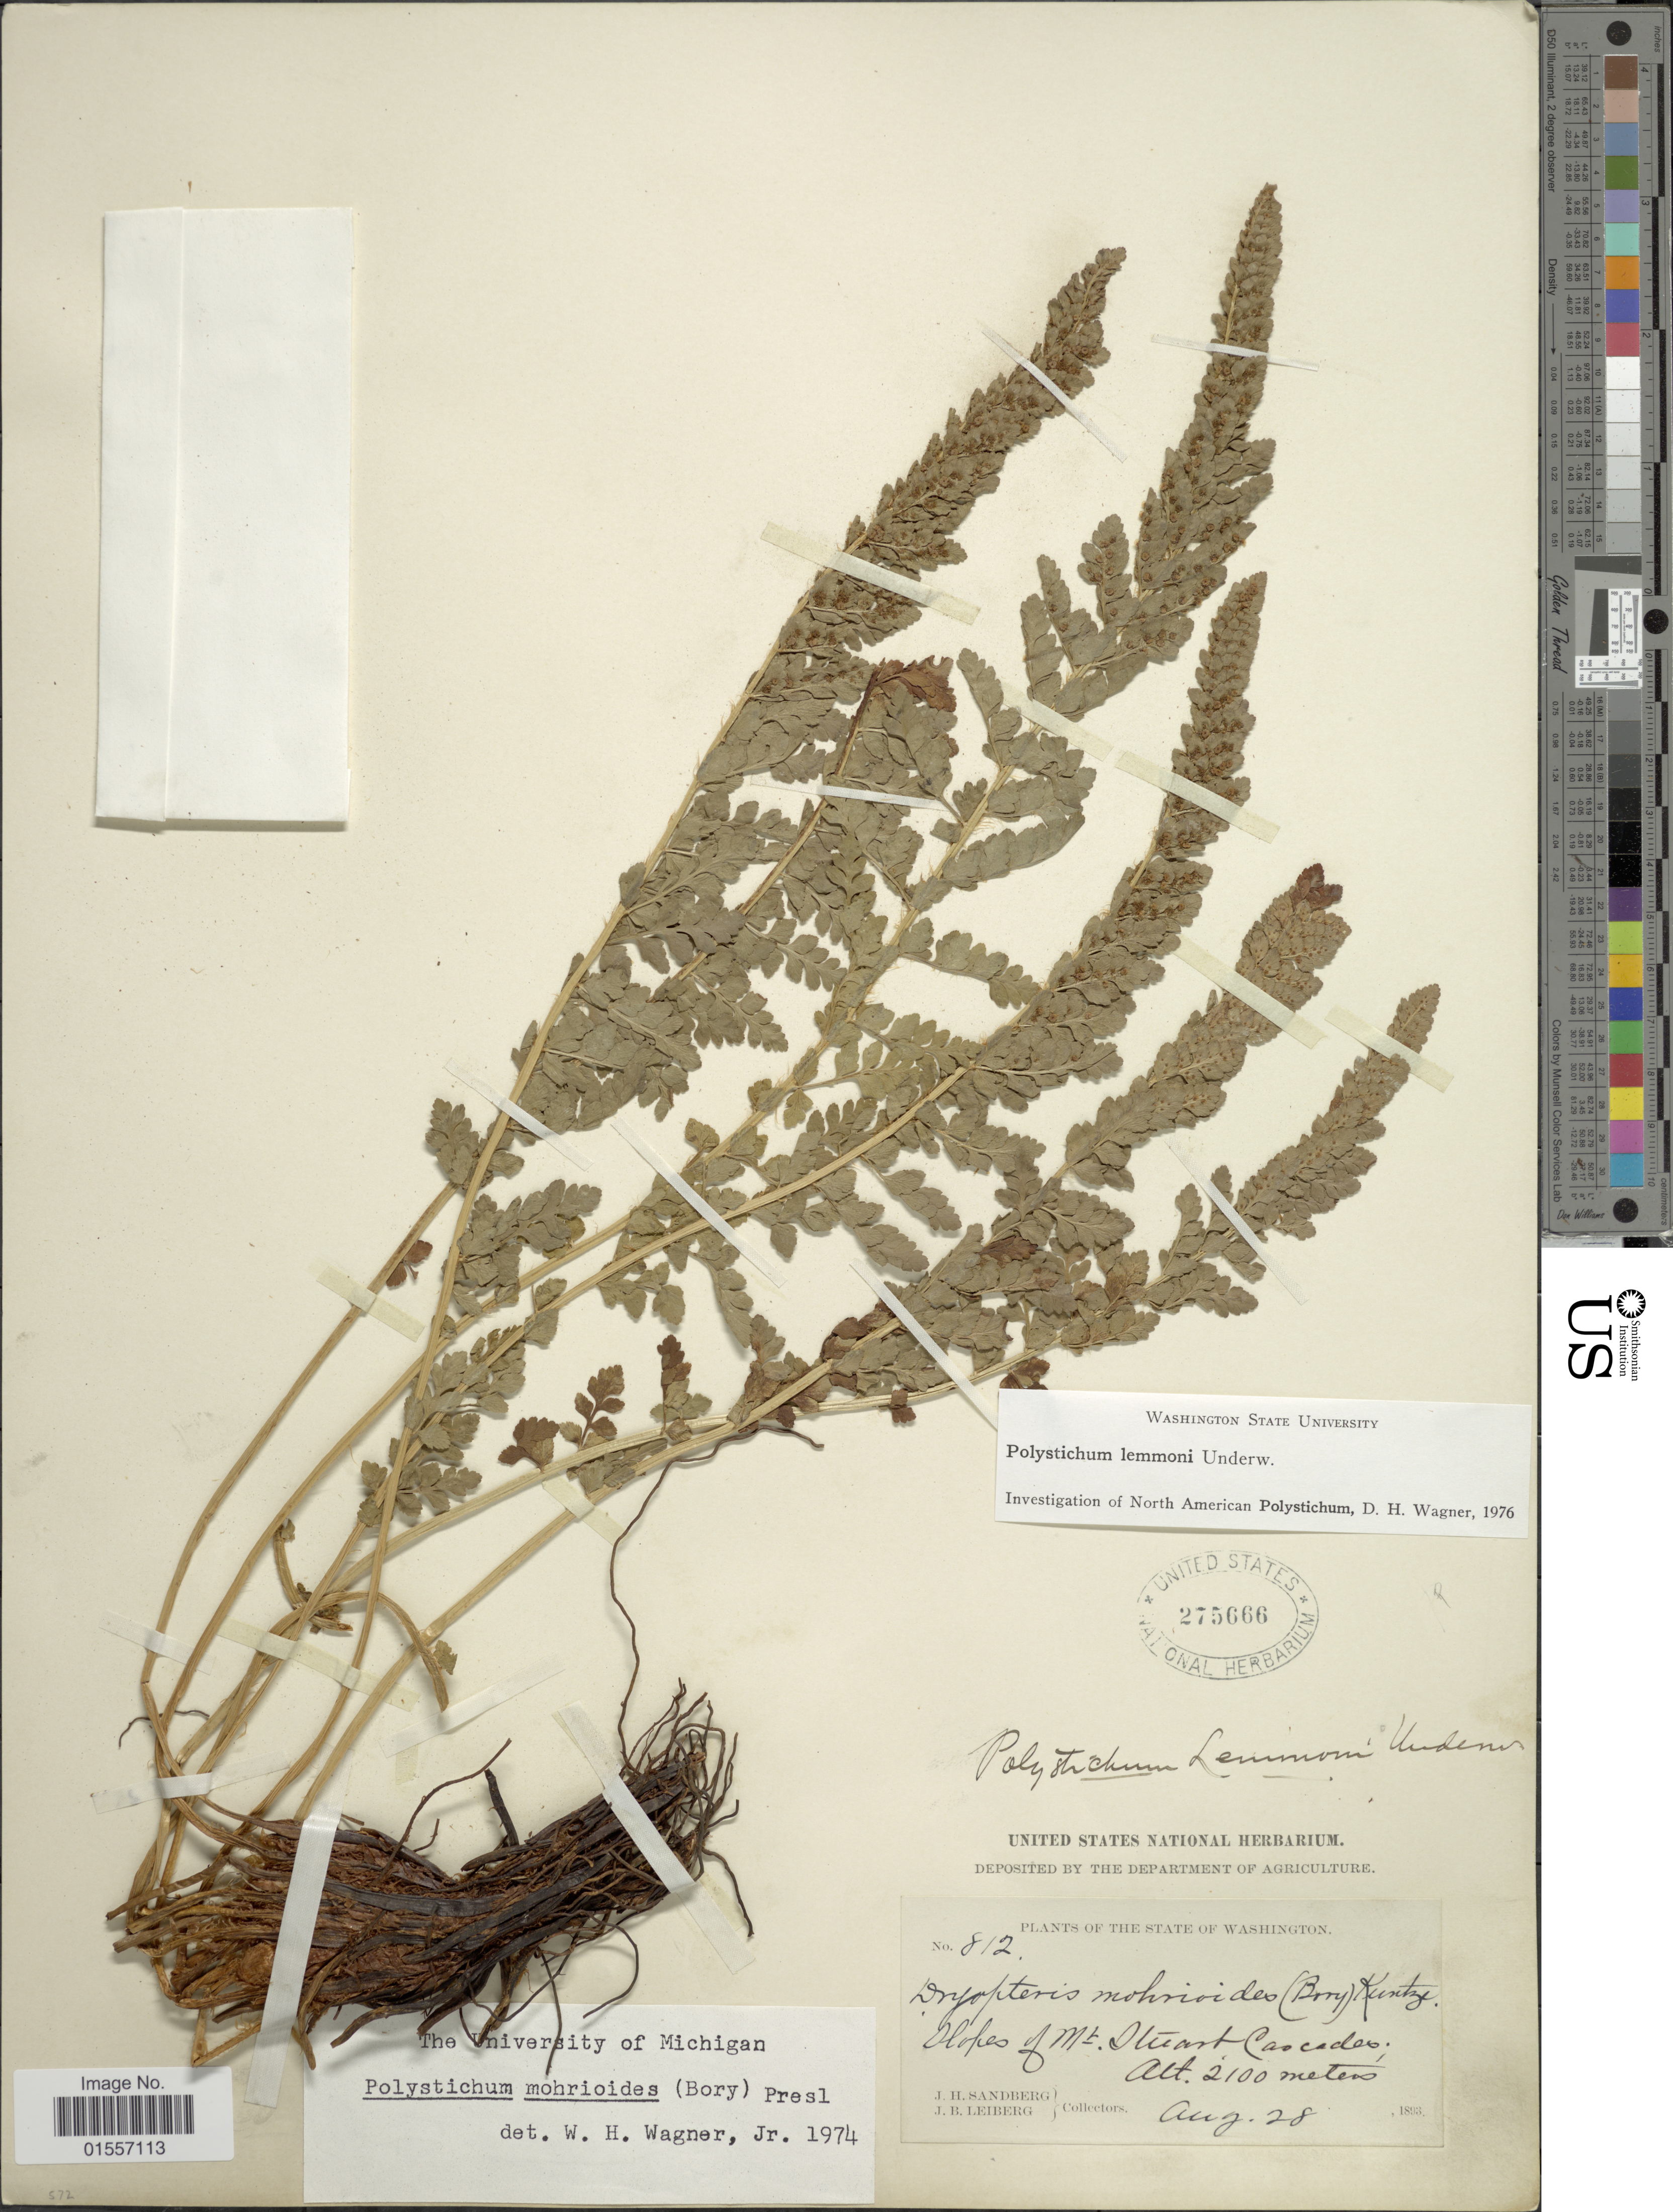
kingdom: Plantae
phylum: Tracheophyta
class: Polypodiopsida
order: Polypodiales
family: Dryopteridaceae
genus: Polystichum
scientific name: Polystichum lemmonii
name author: Underw.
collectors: J. H. Sandberg & J. B. Leiberg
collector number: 812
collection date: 1893-08-28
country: United States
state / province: Washington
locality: Stae of Washington, Slopes of Mt. Stuart Cascades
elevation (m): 2100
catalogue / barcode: US 275666